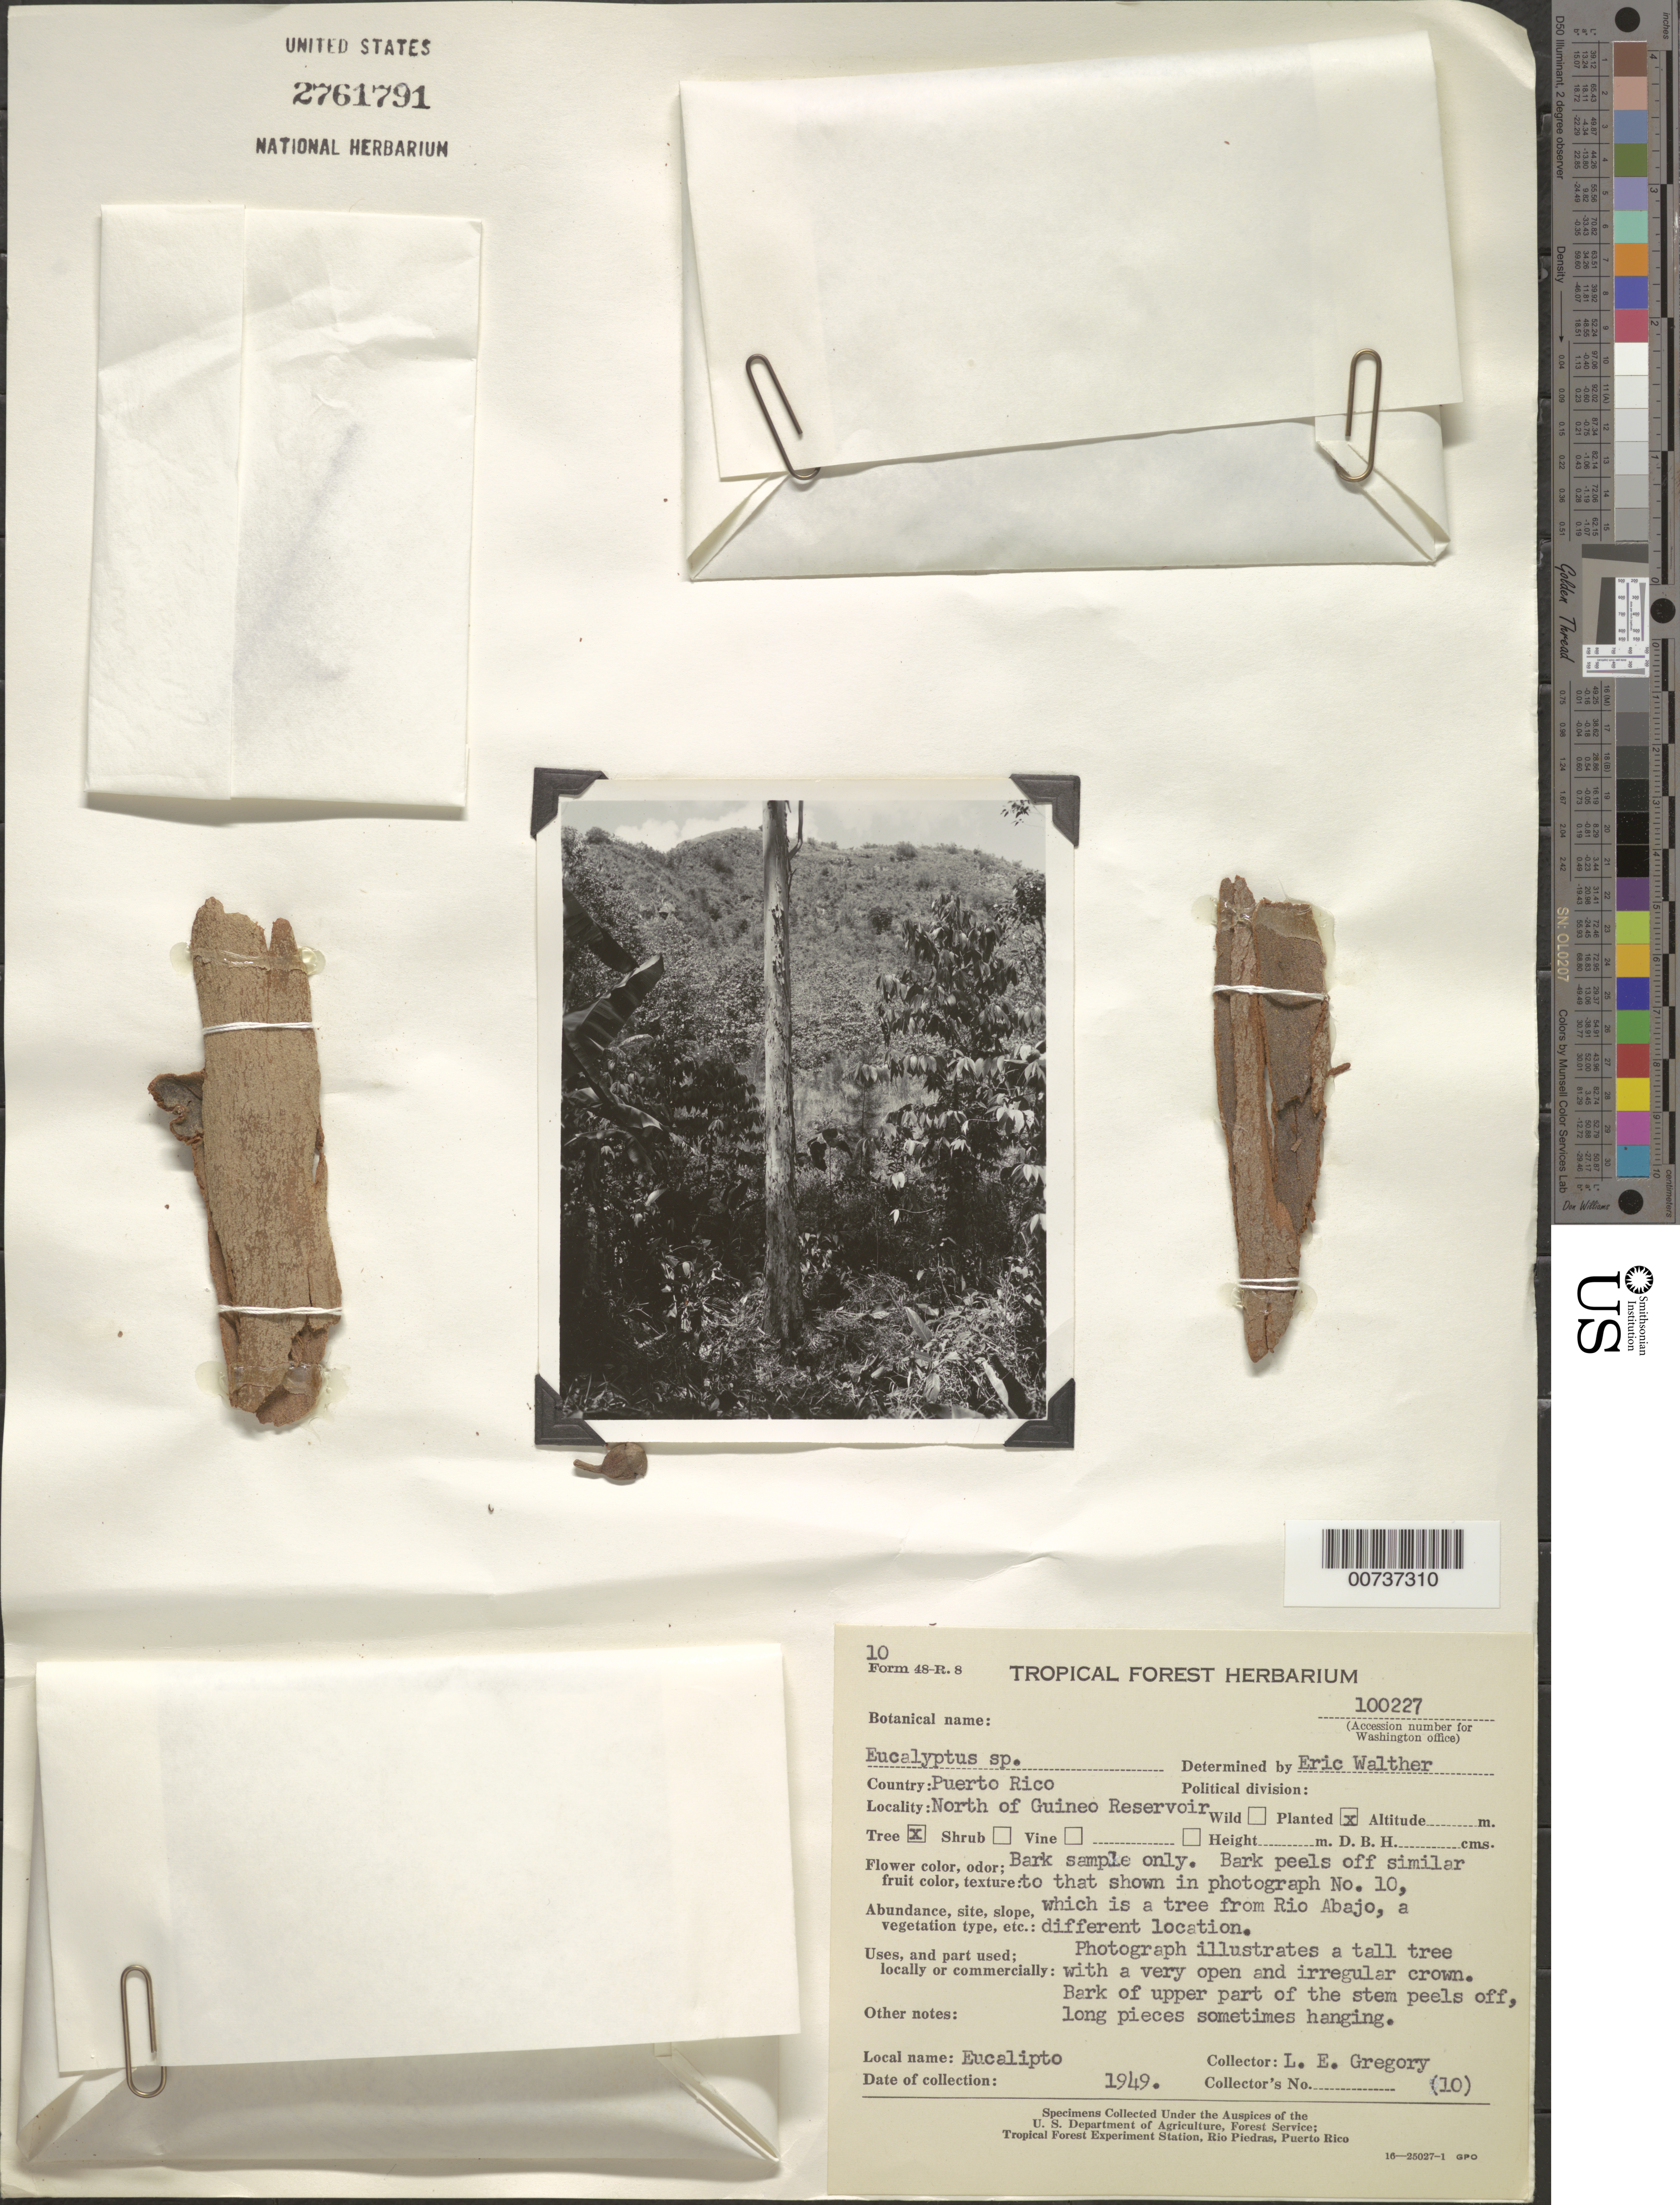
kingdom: Plantae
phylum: Tracheophyta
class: Magnoliopsida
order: Myrtales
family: Myrtaceae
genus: Eucalyptus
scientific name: Eucalyptus sp.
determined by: Walther, E.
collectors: L. E. Gregory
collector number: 10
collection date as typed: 1949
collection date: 1949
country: Puerto Rico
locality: North of Guineo Reservoir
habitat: Planted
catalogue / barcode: US 2761791